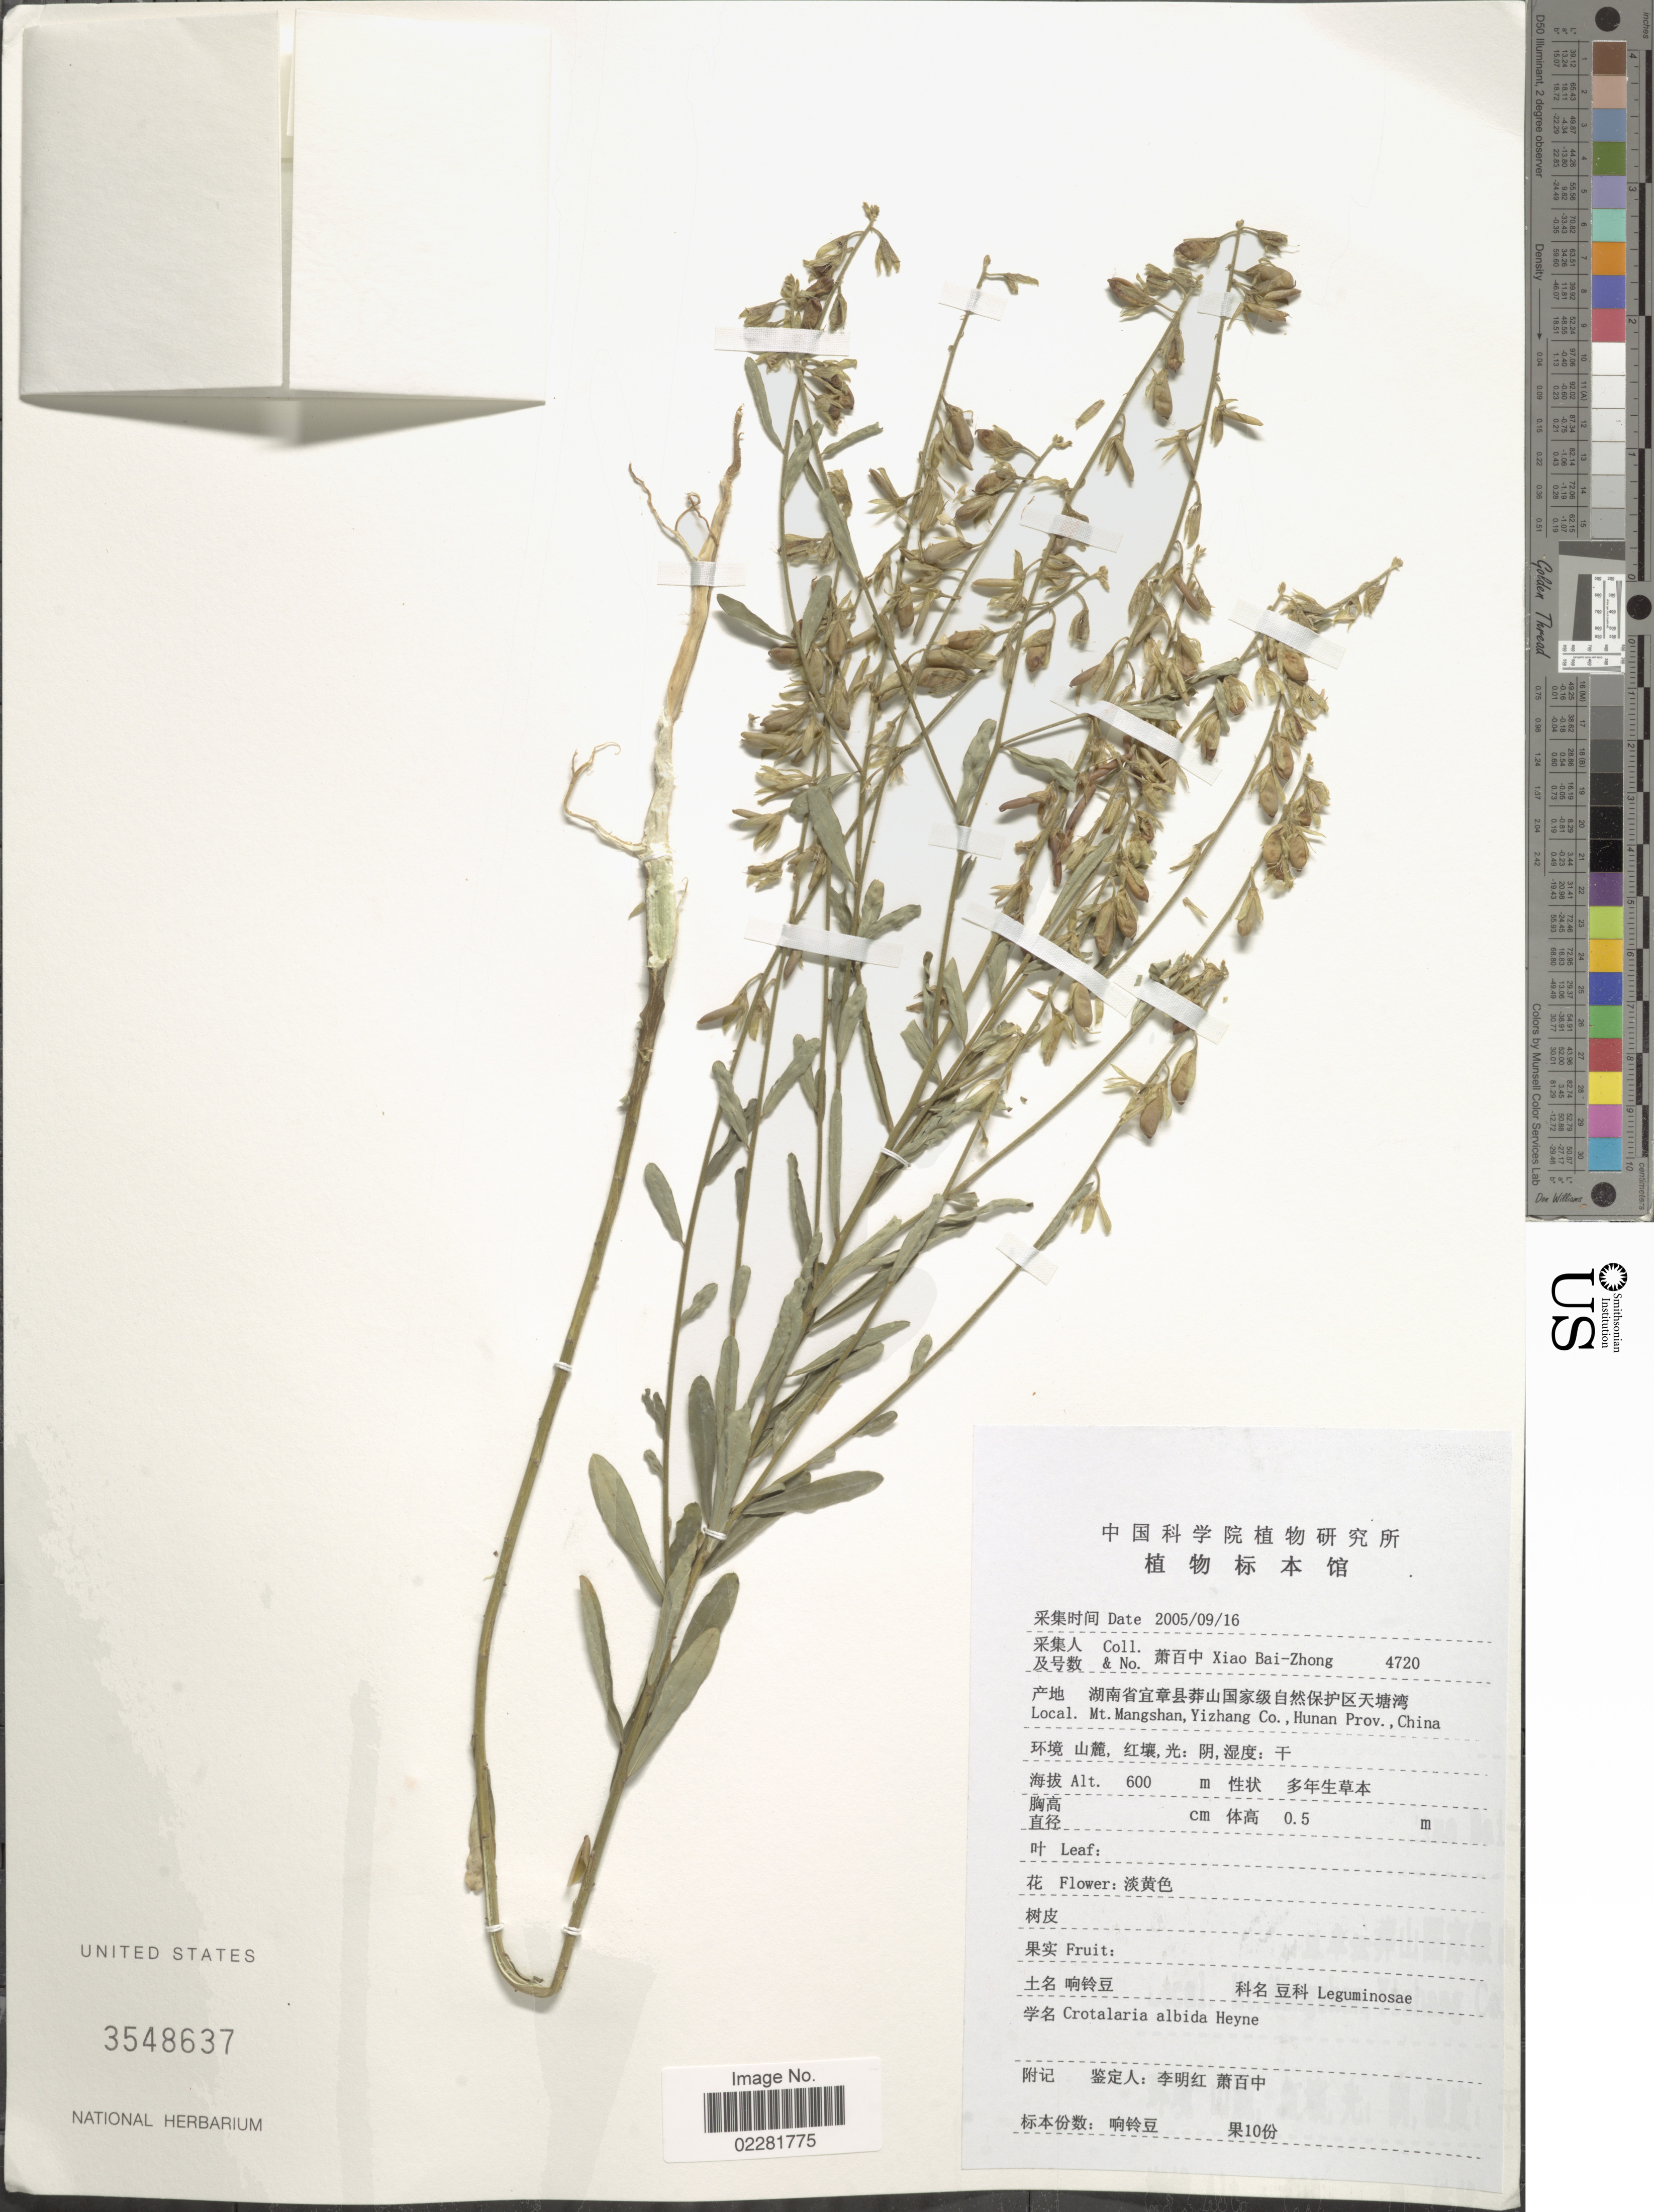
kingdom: Plantae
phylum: Tracheophyta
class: Magnoliopsida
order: Fabales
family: Fabaceae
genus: Crotalaria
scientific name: Crotalaria albida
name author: B. Heyne ex Roth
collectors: B. Z. Xiao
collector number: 4720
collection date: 2005-09-16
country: China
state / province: Hunan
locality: Mt. Mangshan, Yizhang co.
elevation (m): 600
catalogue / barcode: US 3548637